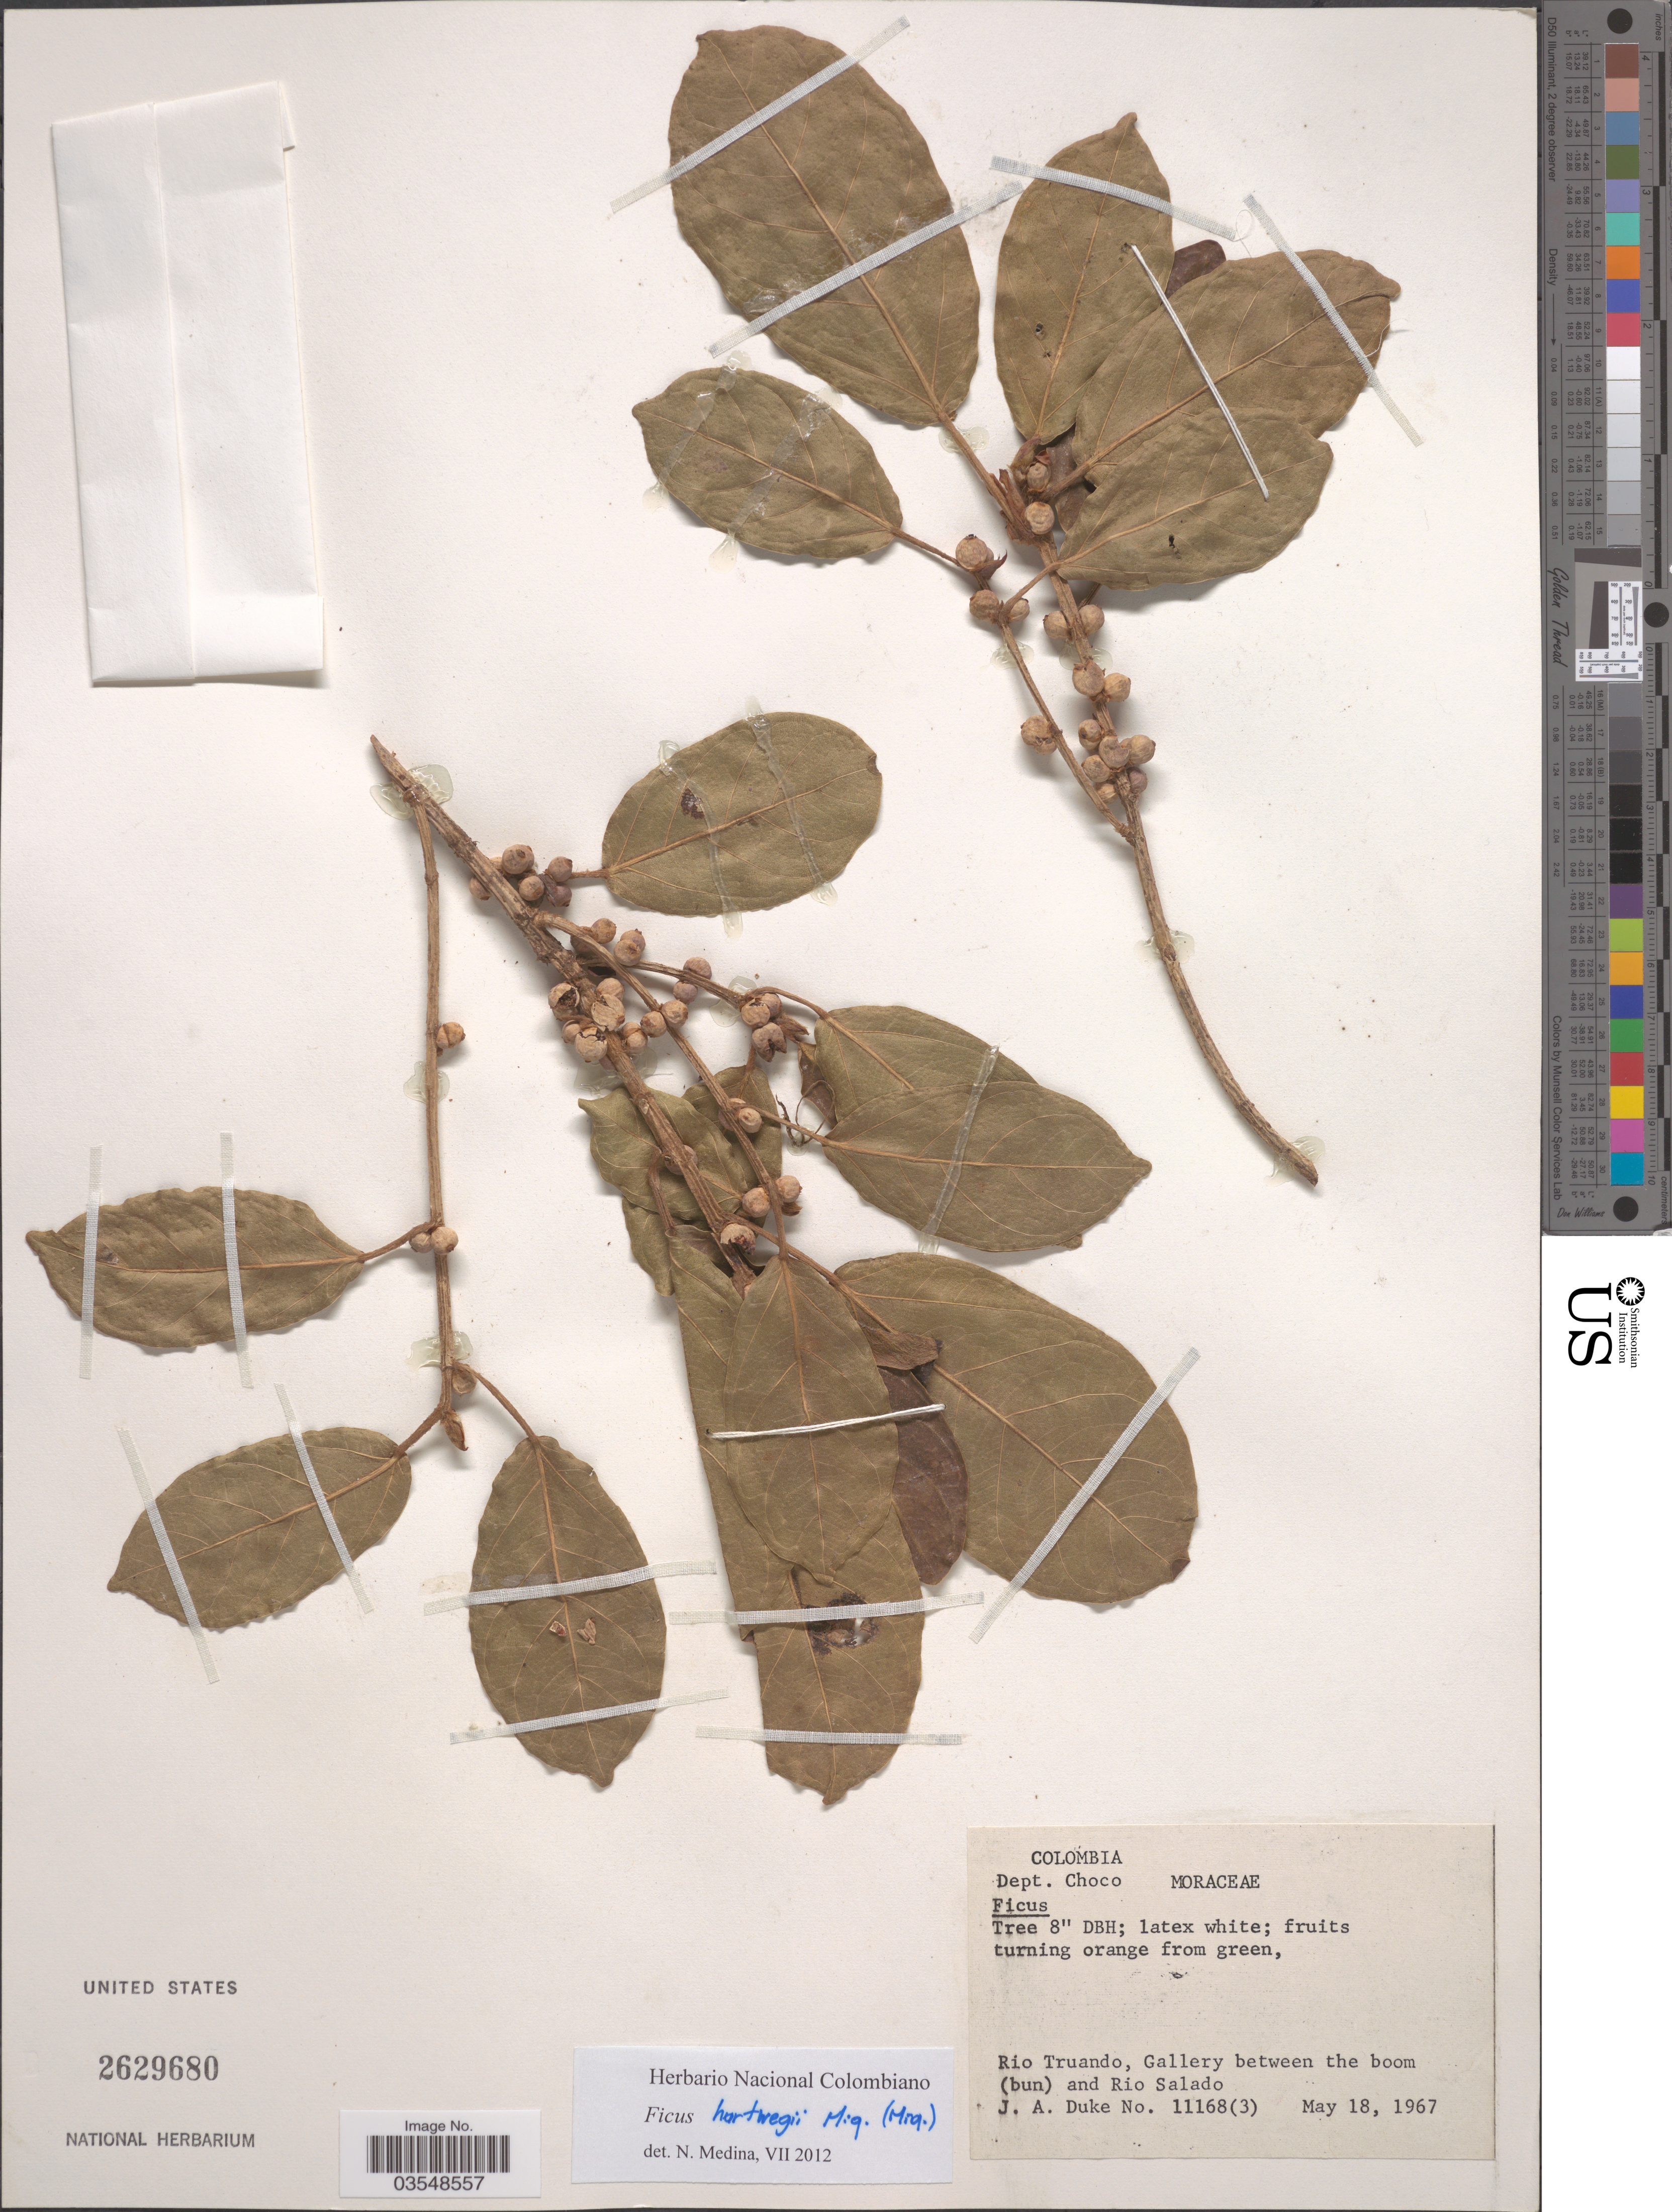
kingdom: Plantae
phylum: Tracheophyta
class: Magnoliopsida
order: Rosales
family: Moraceae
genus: Ficus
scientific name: Ficus hartwegii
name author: (Miq.) Miq.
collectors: J. A. Duke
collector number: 1168(3)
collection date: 1967-05-18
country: Colombia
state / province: Chocó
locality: Dept. Choco. Río Truando, Gallery between the boom (bun) and Rio Salado.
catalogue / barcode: US 2629680